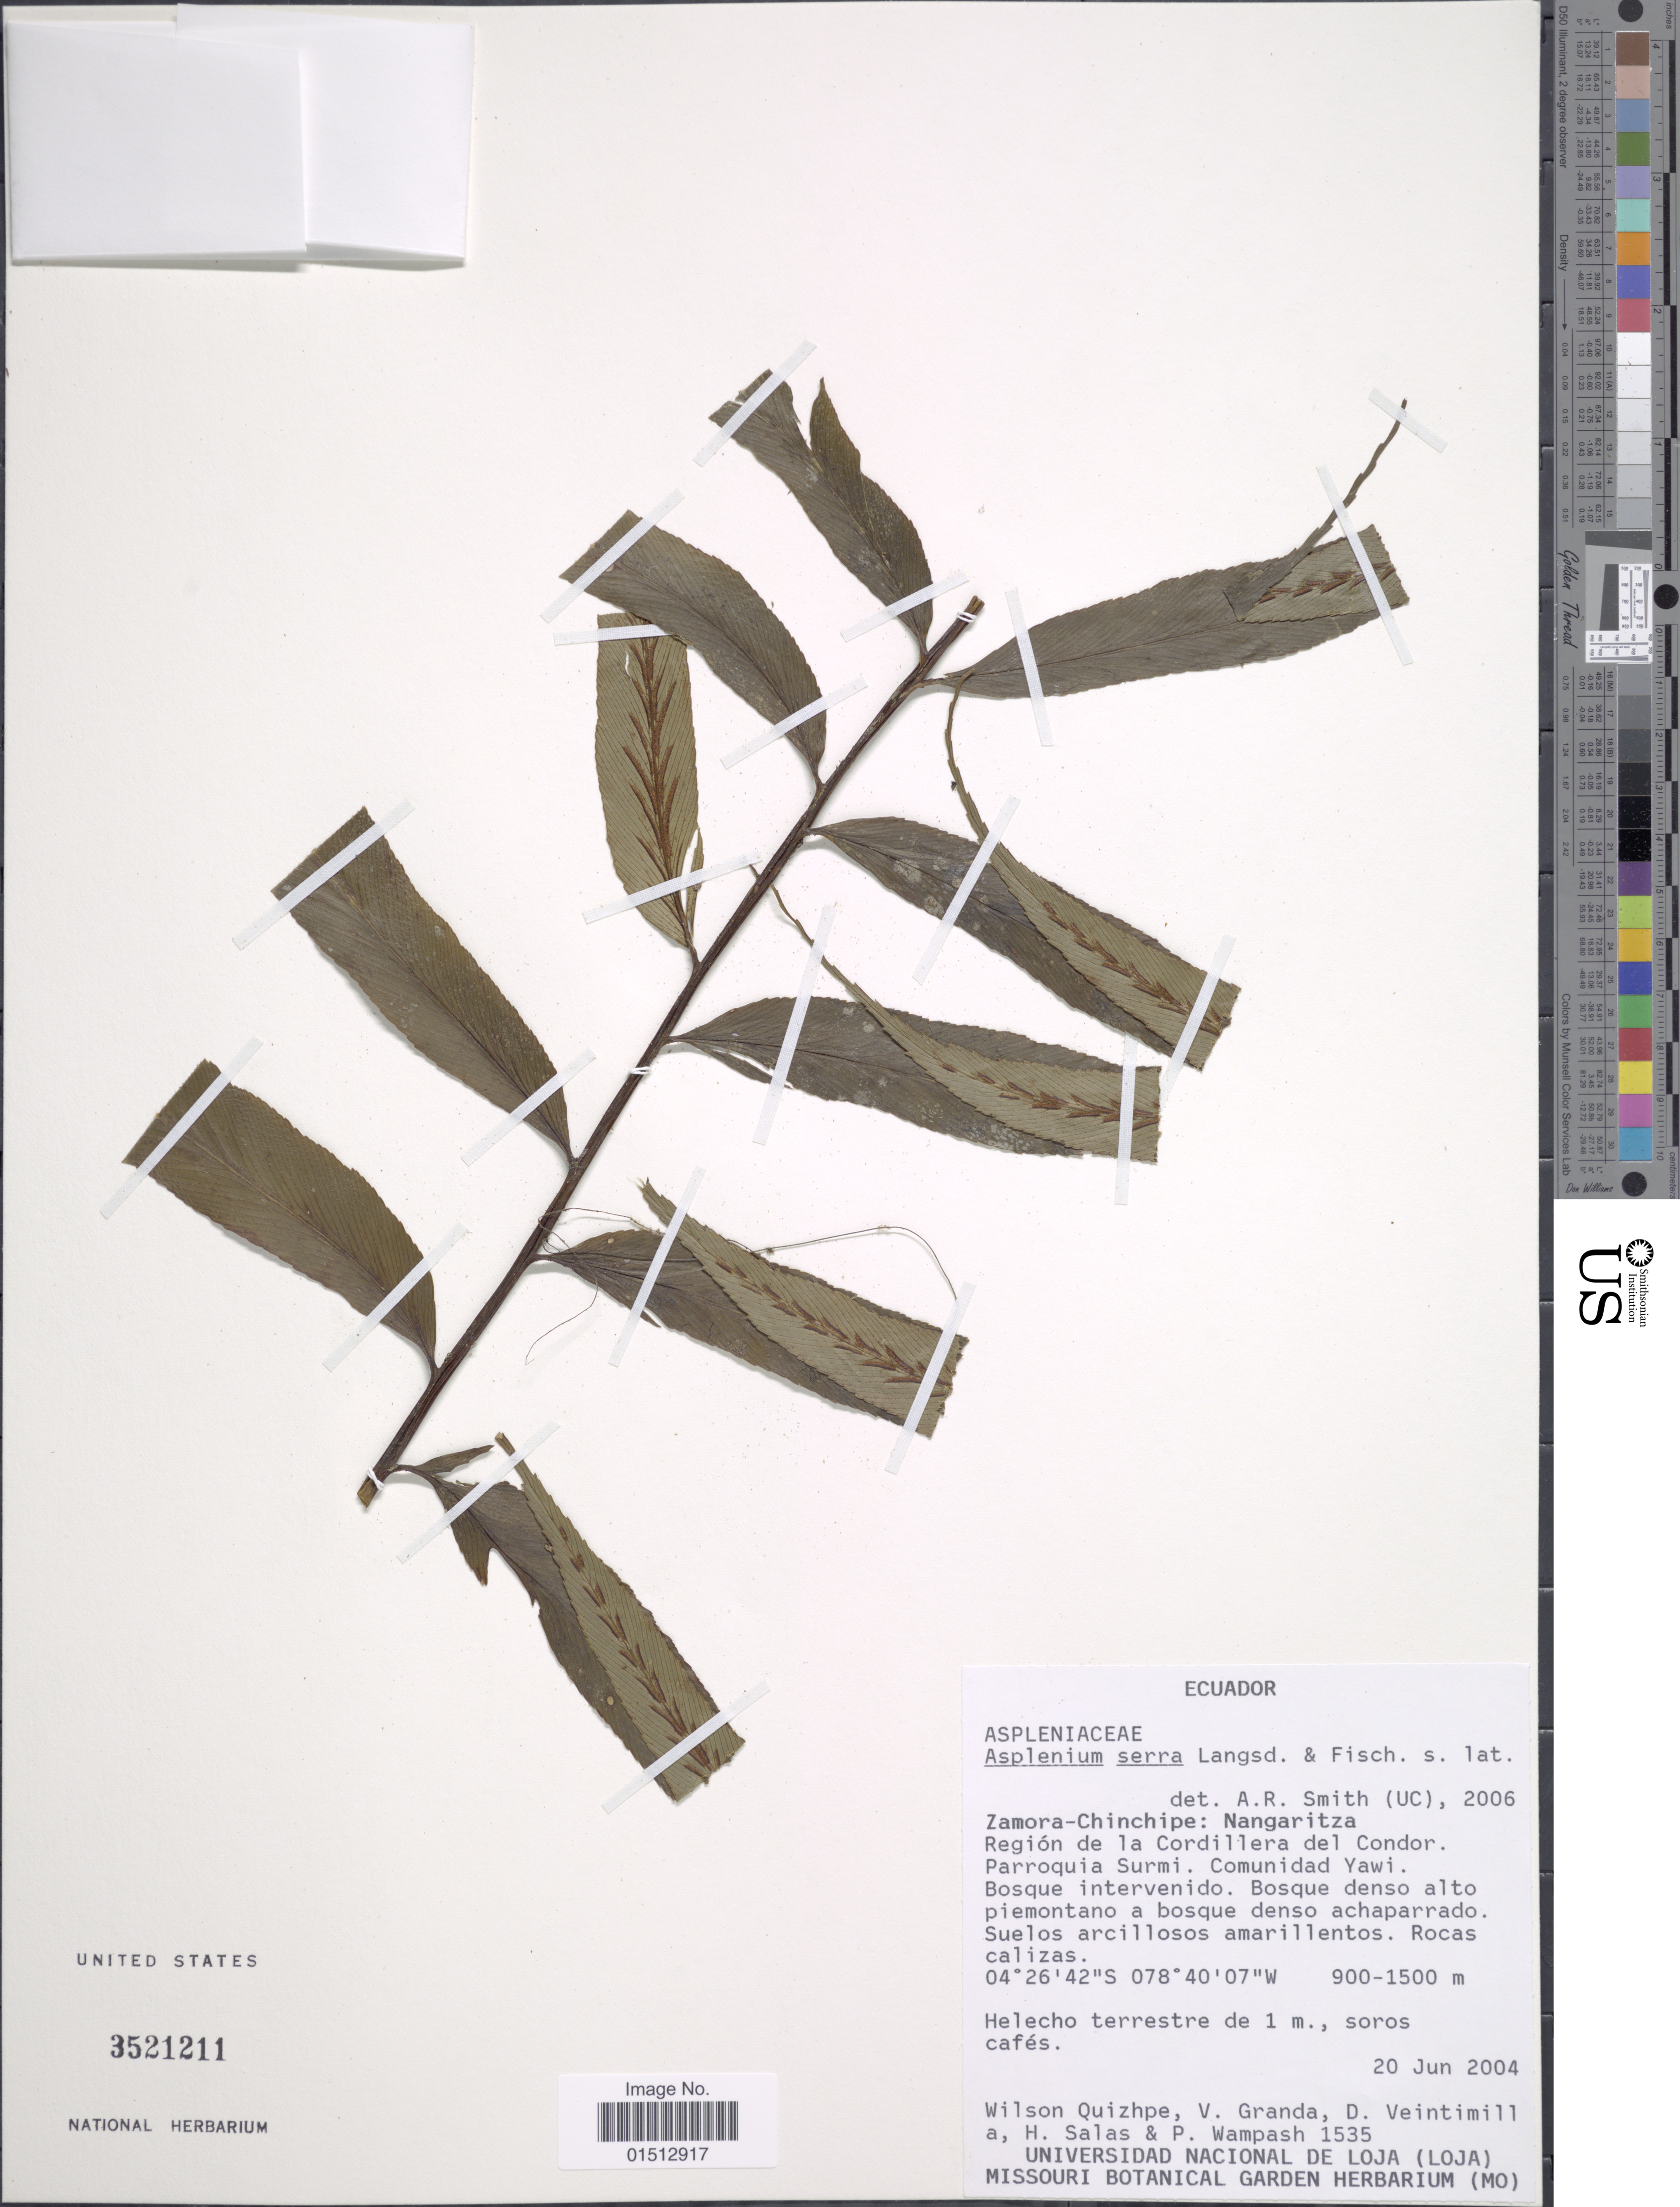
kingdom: Plantae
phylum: Tracheophyta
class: Polypodiopsida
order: Polypodiales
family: Aspleniaceae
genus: Asplenium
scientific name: Asplenium serra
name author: Langsd. & Fisch.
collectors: W. Quizhpe, V. Granda, D. Veintimilla, H. Salas & P. Wampash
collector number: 1535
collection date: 2004-06-20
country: Ecuador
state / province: Zamora-Chinchipe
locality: Ecuador, Zamora-Chinchipe: Nangaritza, Region de la Cordillera del Condor. Parroquia Surmi, Comunidad Yawi.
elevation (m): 900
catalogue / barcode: US 3521211